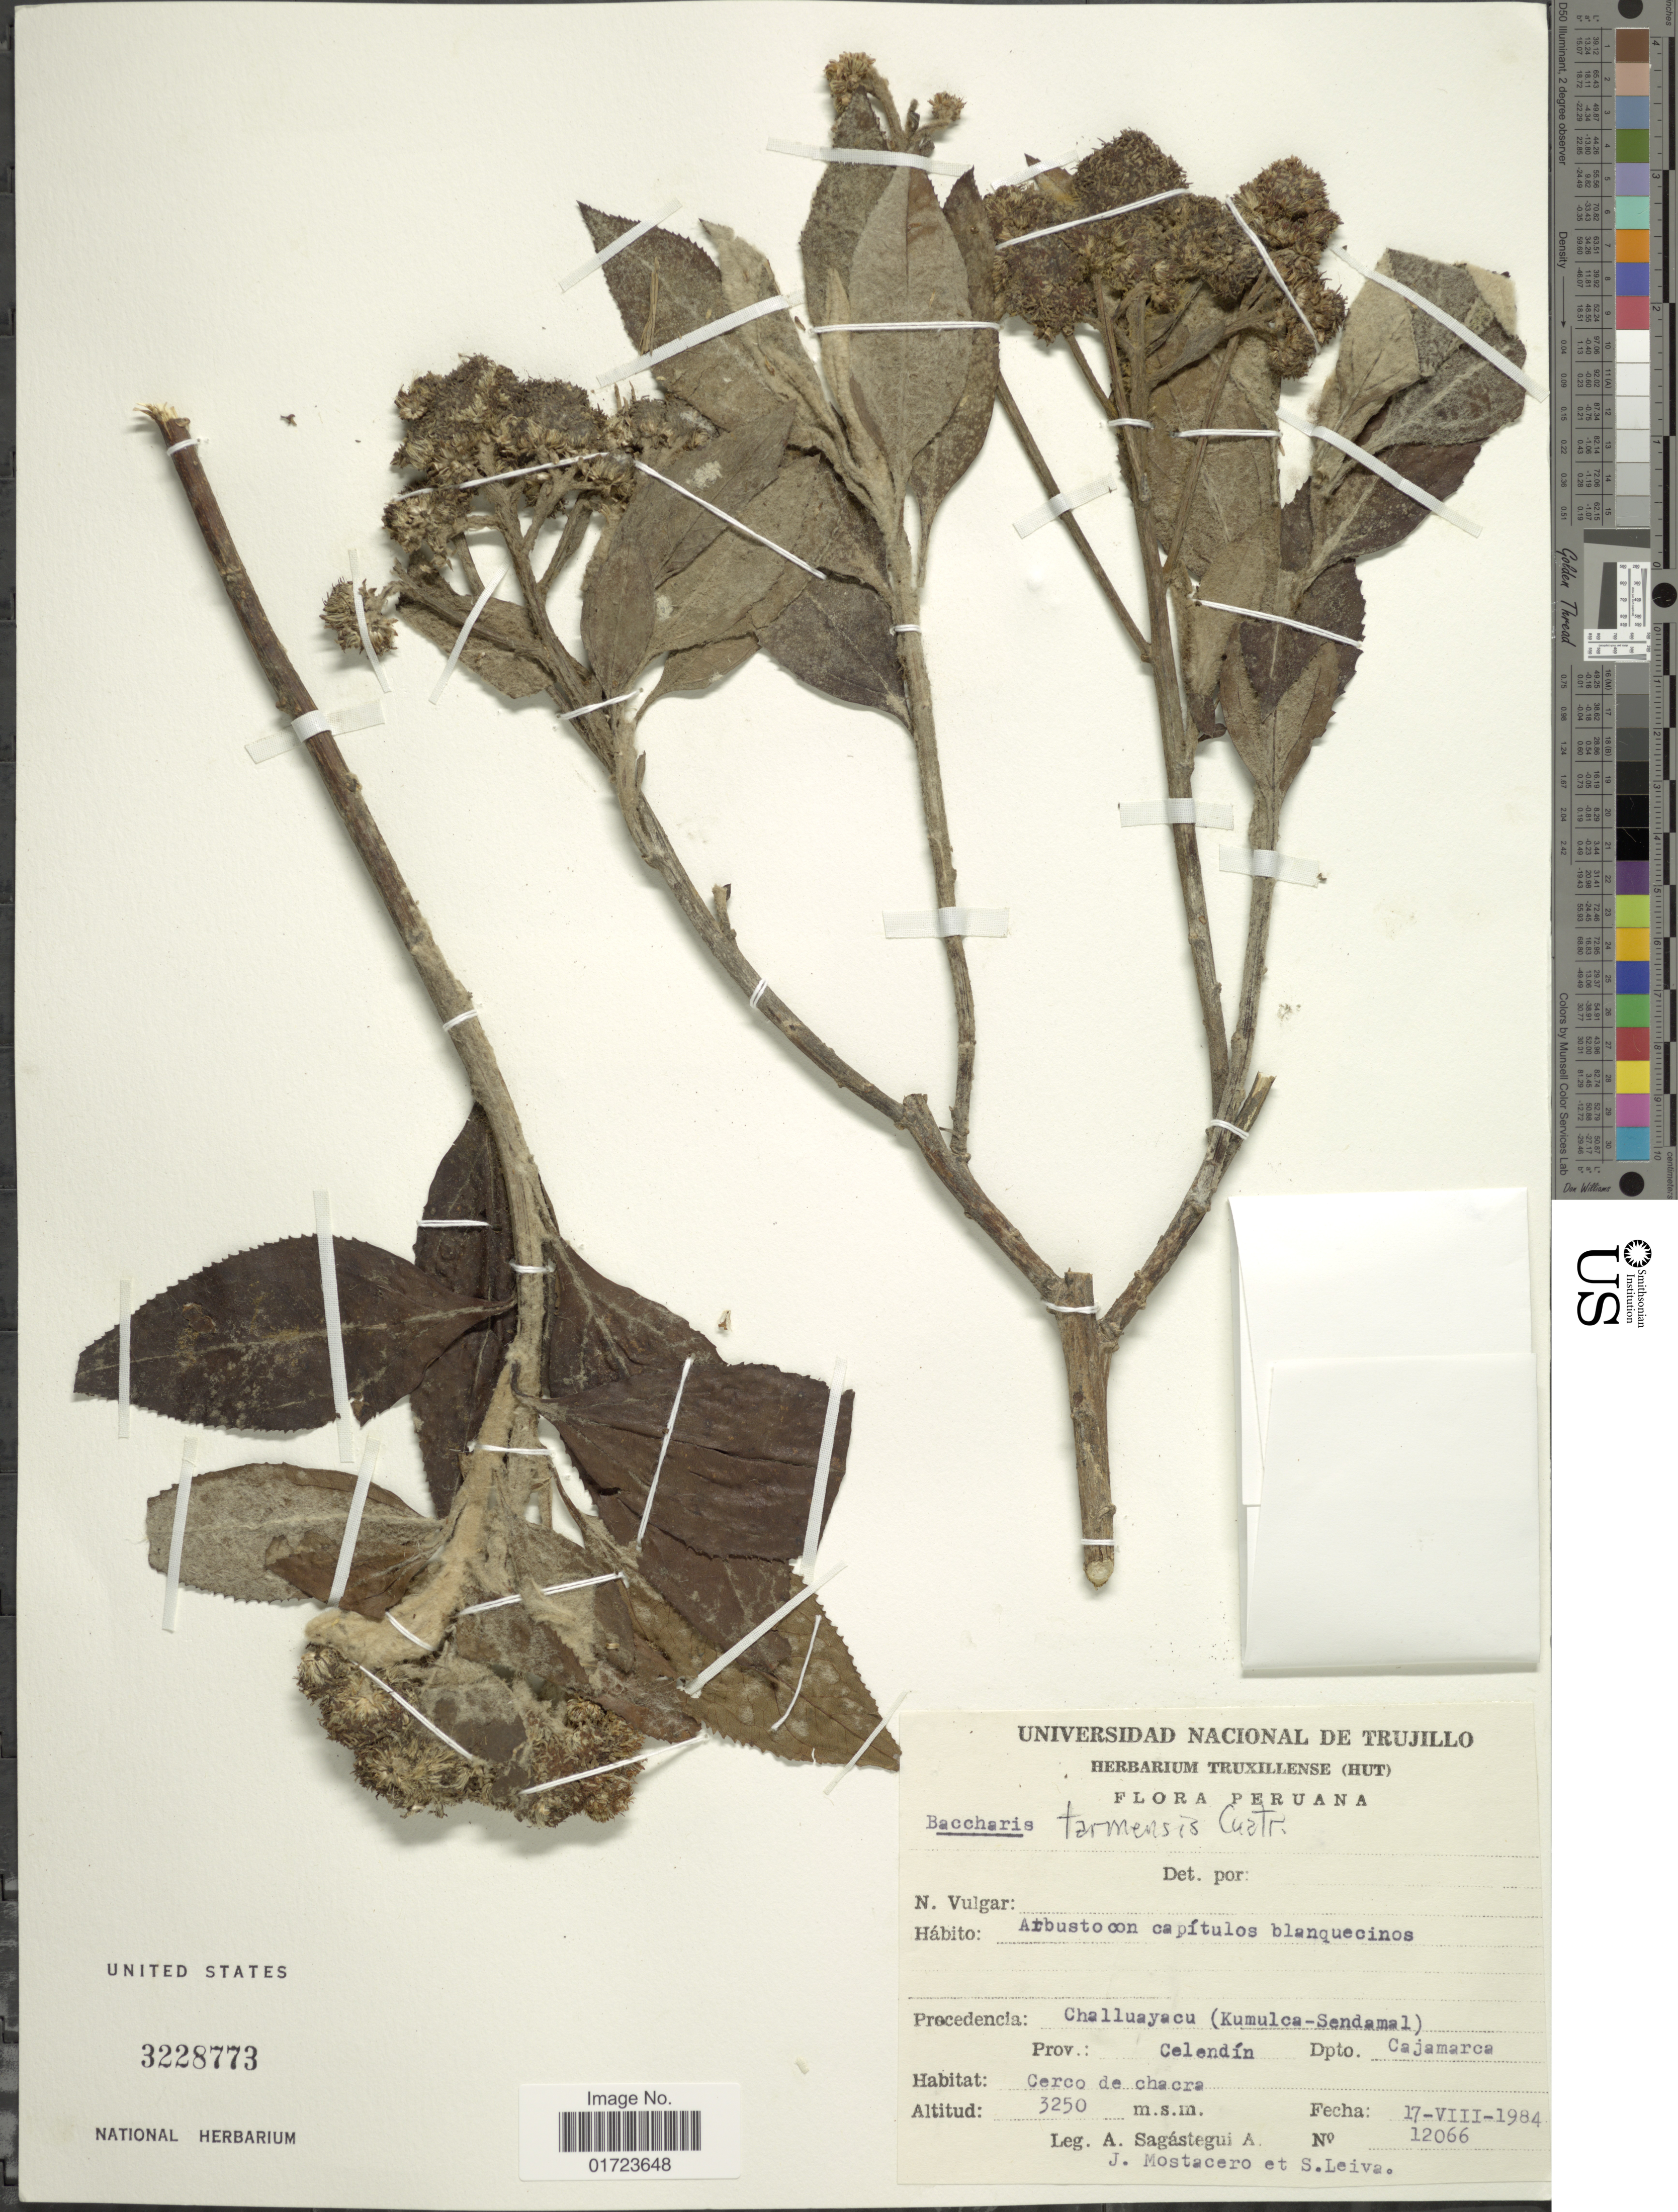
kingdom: Plantae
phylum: Tracheophyta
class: Magnoliopsida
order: Asterales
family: Asteraceae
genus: Baccharis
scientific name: Baccharis tarmensis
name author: Cuatrec.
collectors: A. Sagástegui A., J. Mostacero & S. Leiva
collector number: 12066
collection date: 1984-08-17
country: Peru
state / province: Cajamarca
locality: Challuayacu (Kumulca-Sendamal), Prov.: Celedin, Dpto. Cajamarca. Cerca de chacra.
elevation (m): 3250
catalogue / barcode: US 3228773